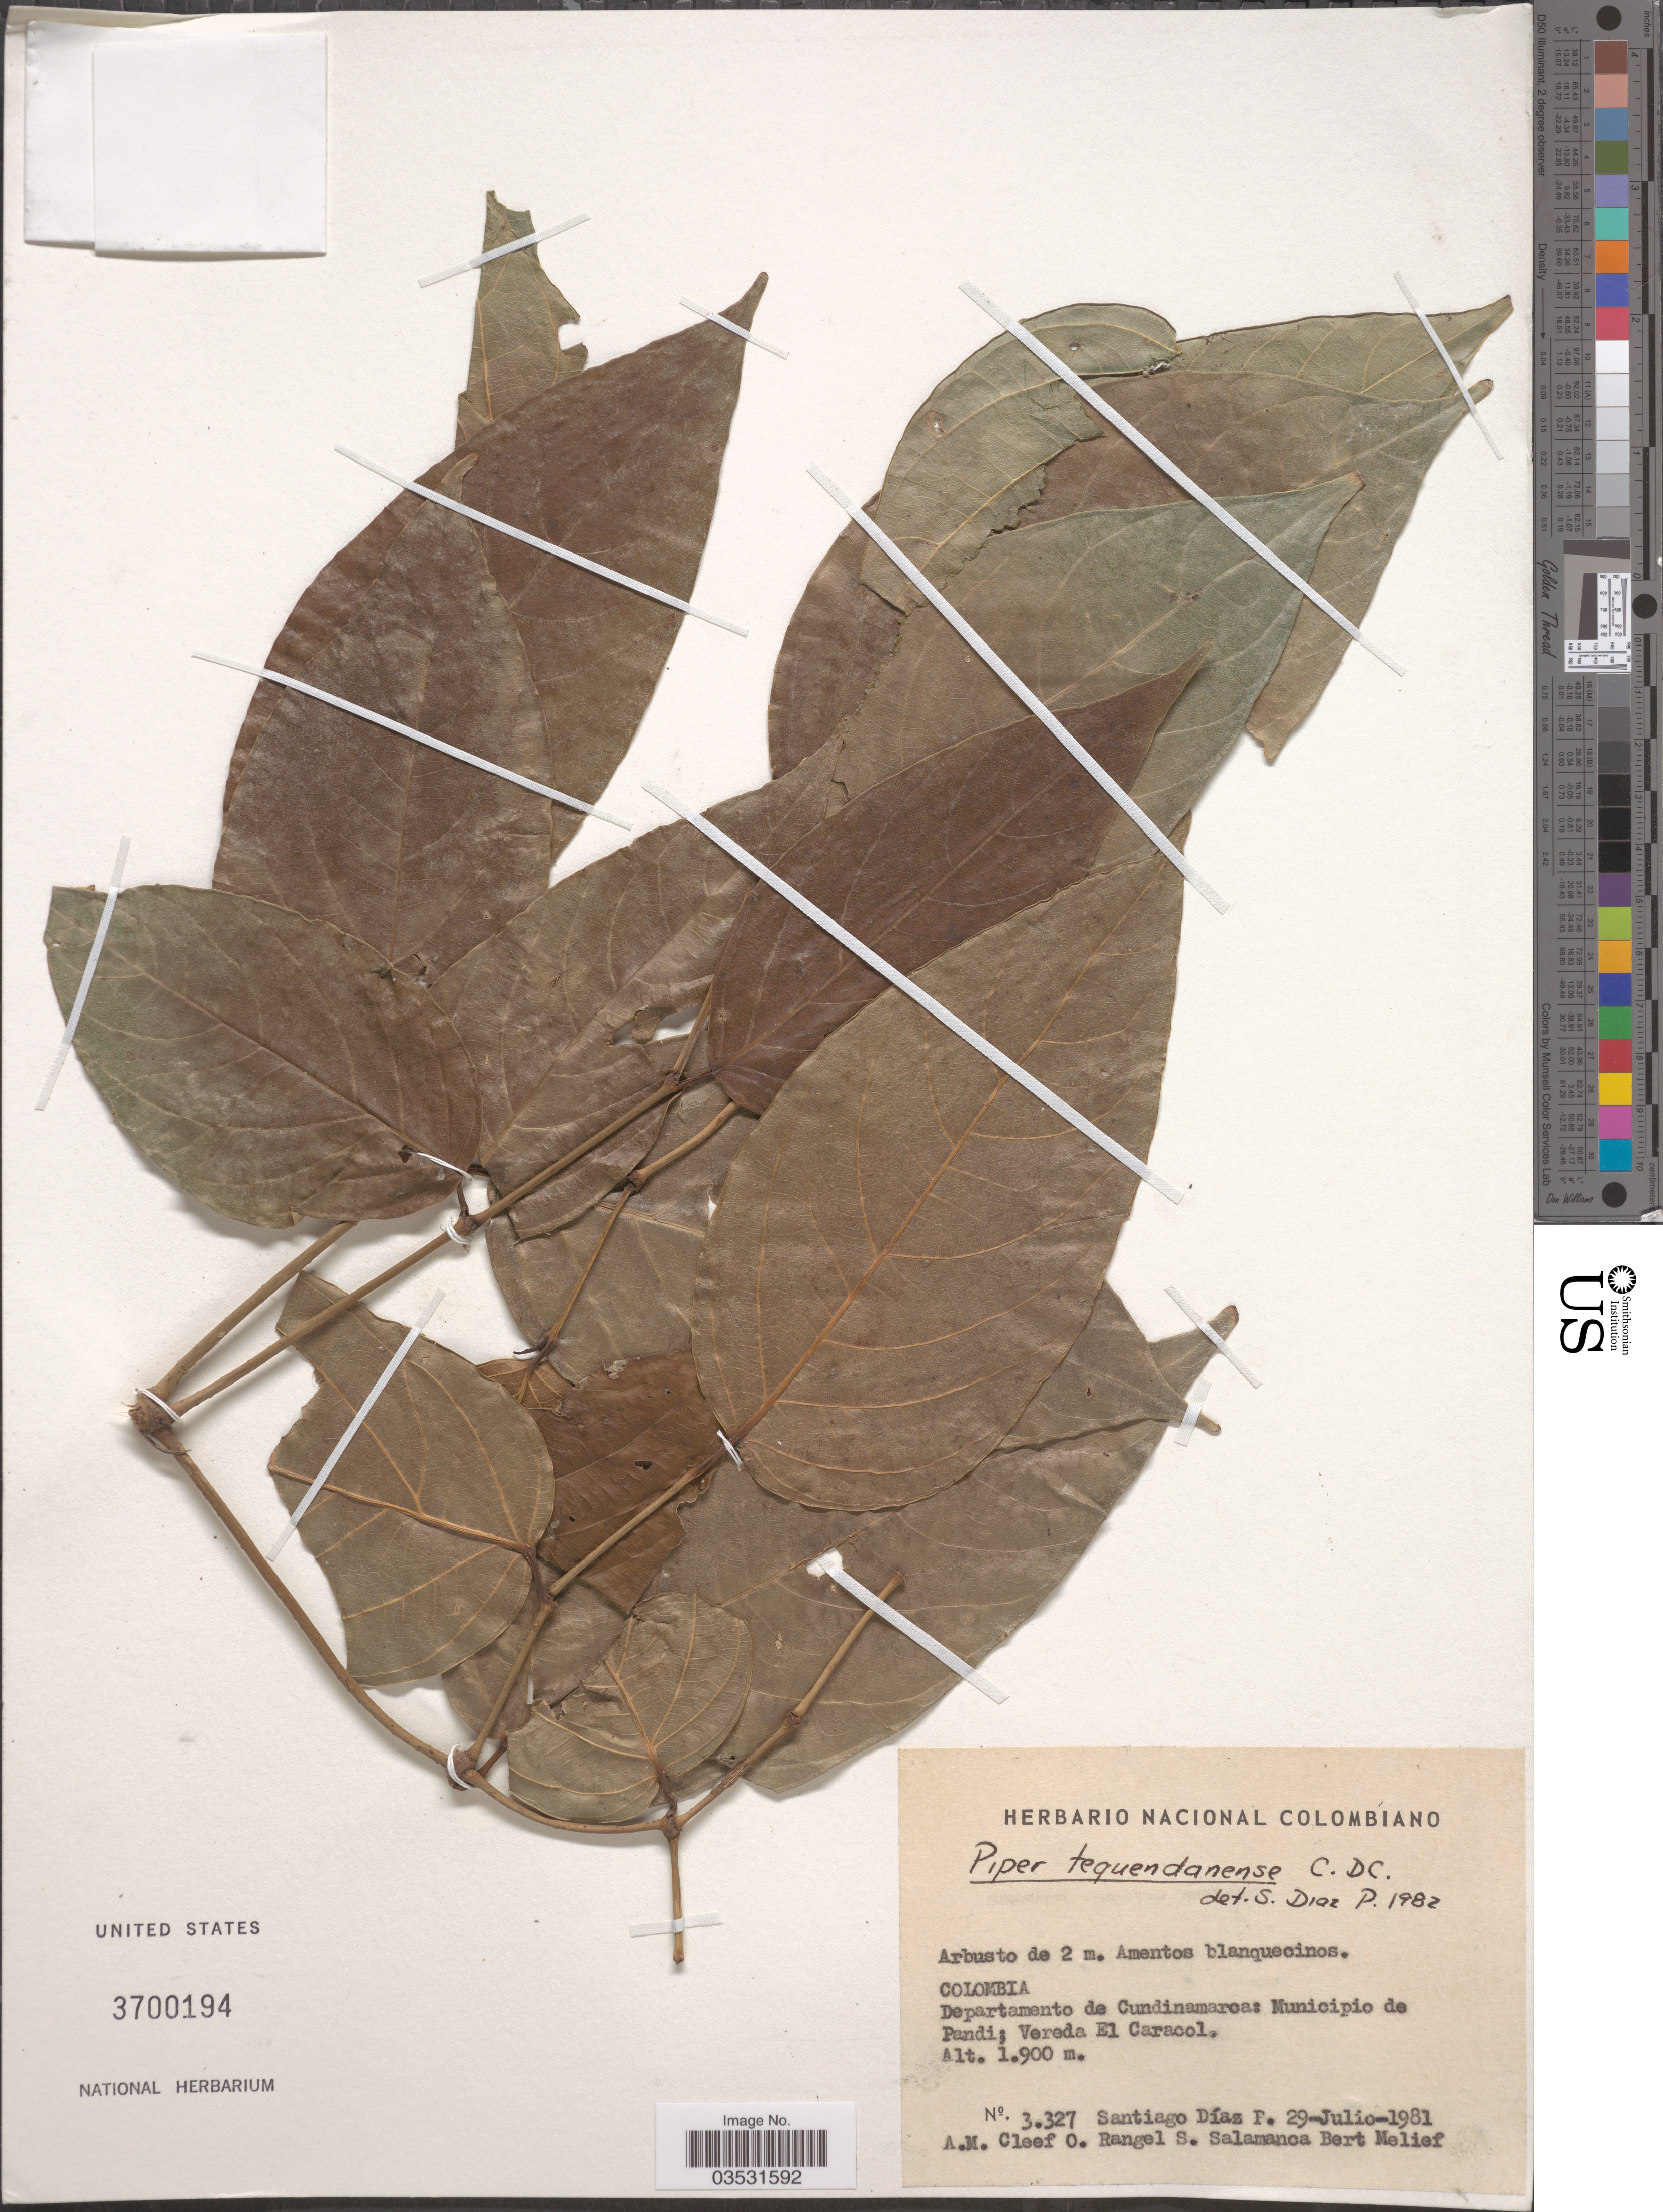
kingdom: Plantae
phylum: Tracheophyta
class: Magnoliopsida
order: Piperales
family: Piperaceae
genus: Piper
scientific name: Piper tequendanense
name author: C. DC.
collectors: S. Diaz P., A. M. Cleef, O. Rangel & B. Salamanca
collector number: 3327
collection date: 1981-07-29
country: Colombia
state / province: Cundinamarca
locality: Departamento de Cundinamarca: Municipio de Pandi; Vereda El Caracol.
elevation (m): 1900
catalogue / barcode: US 3700194